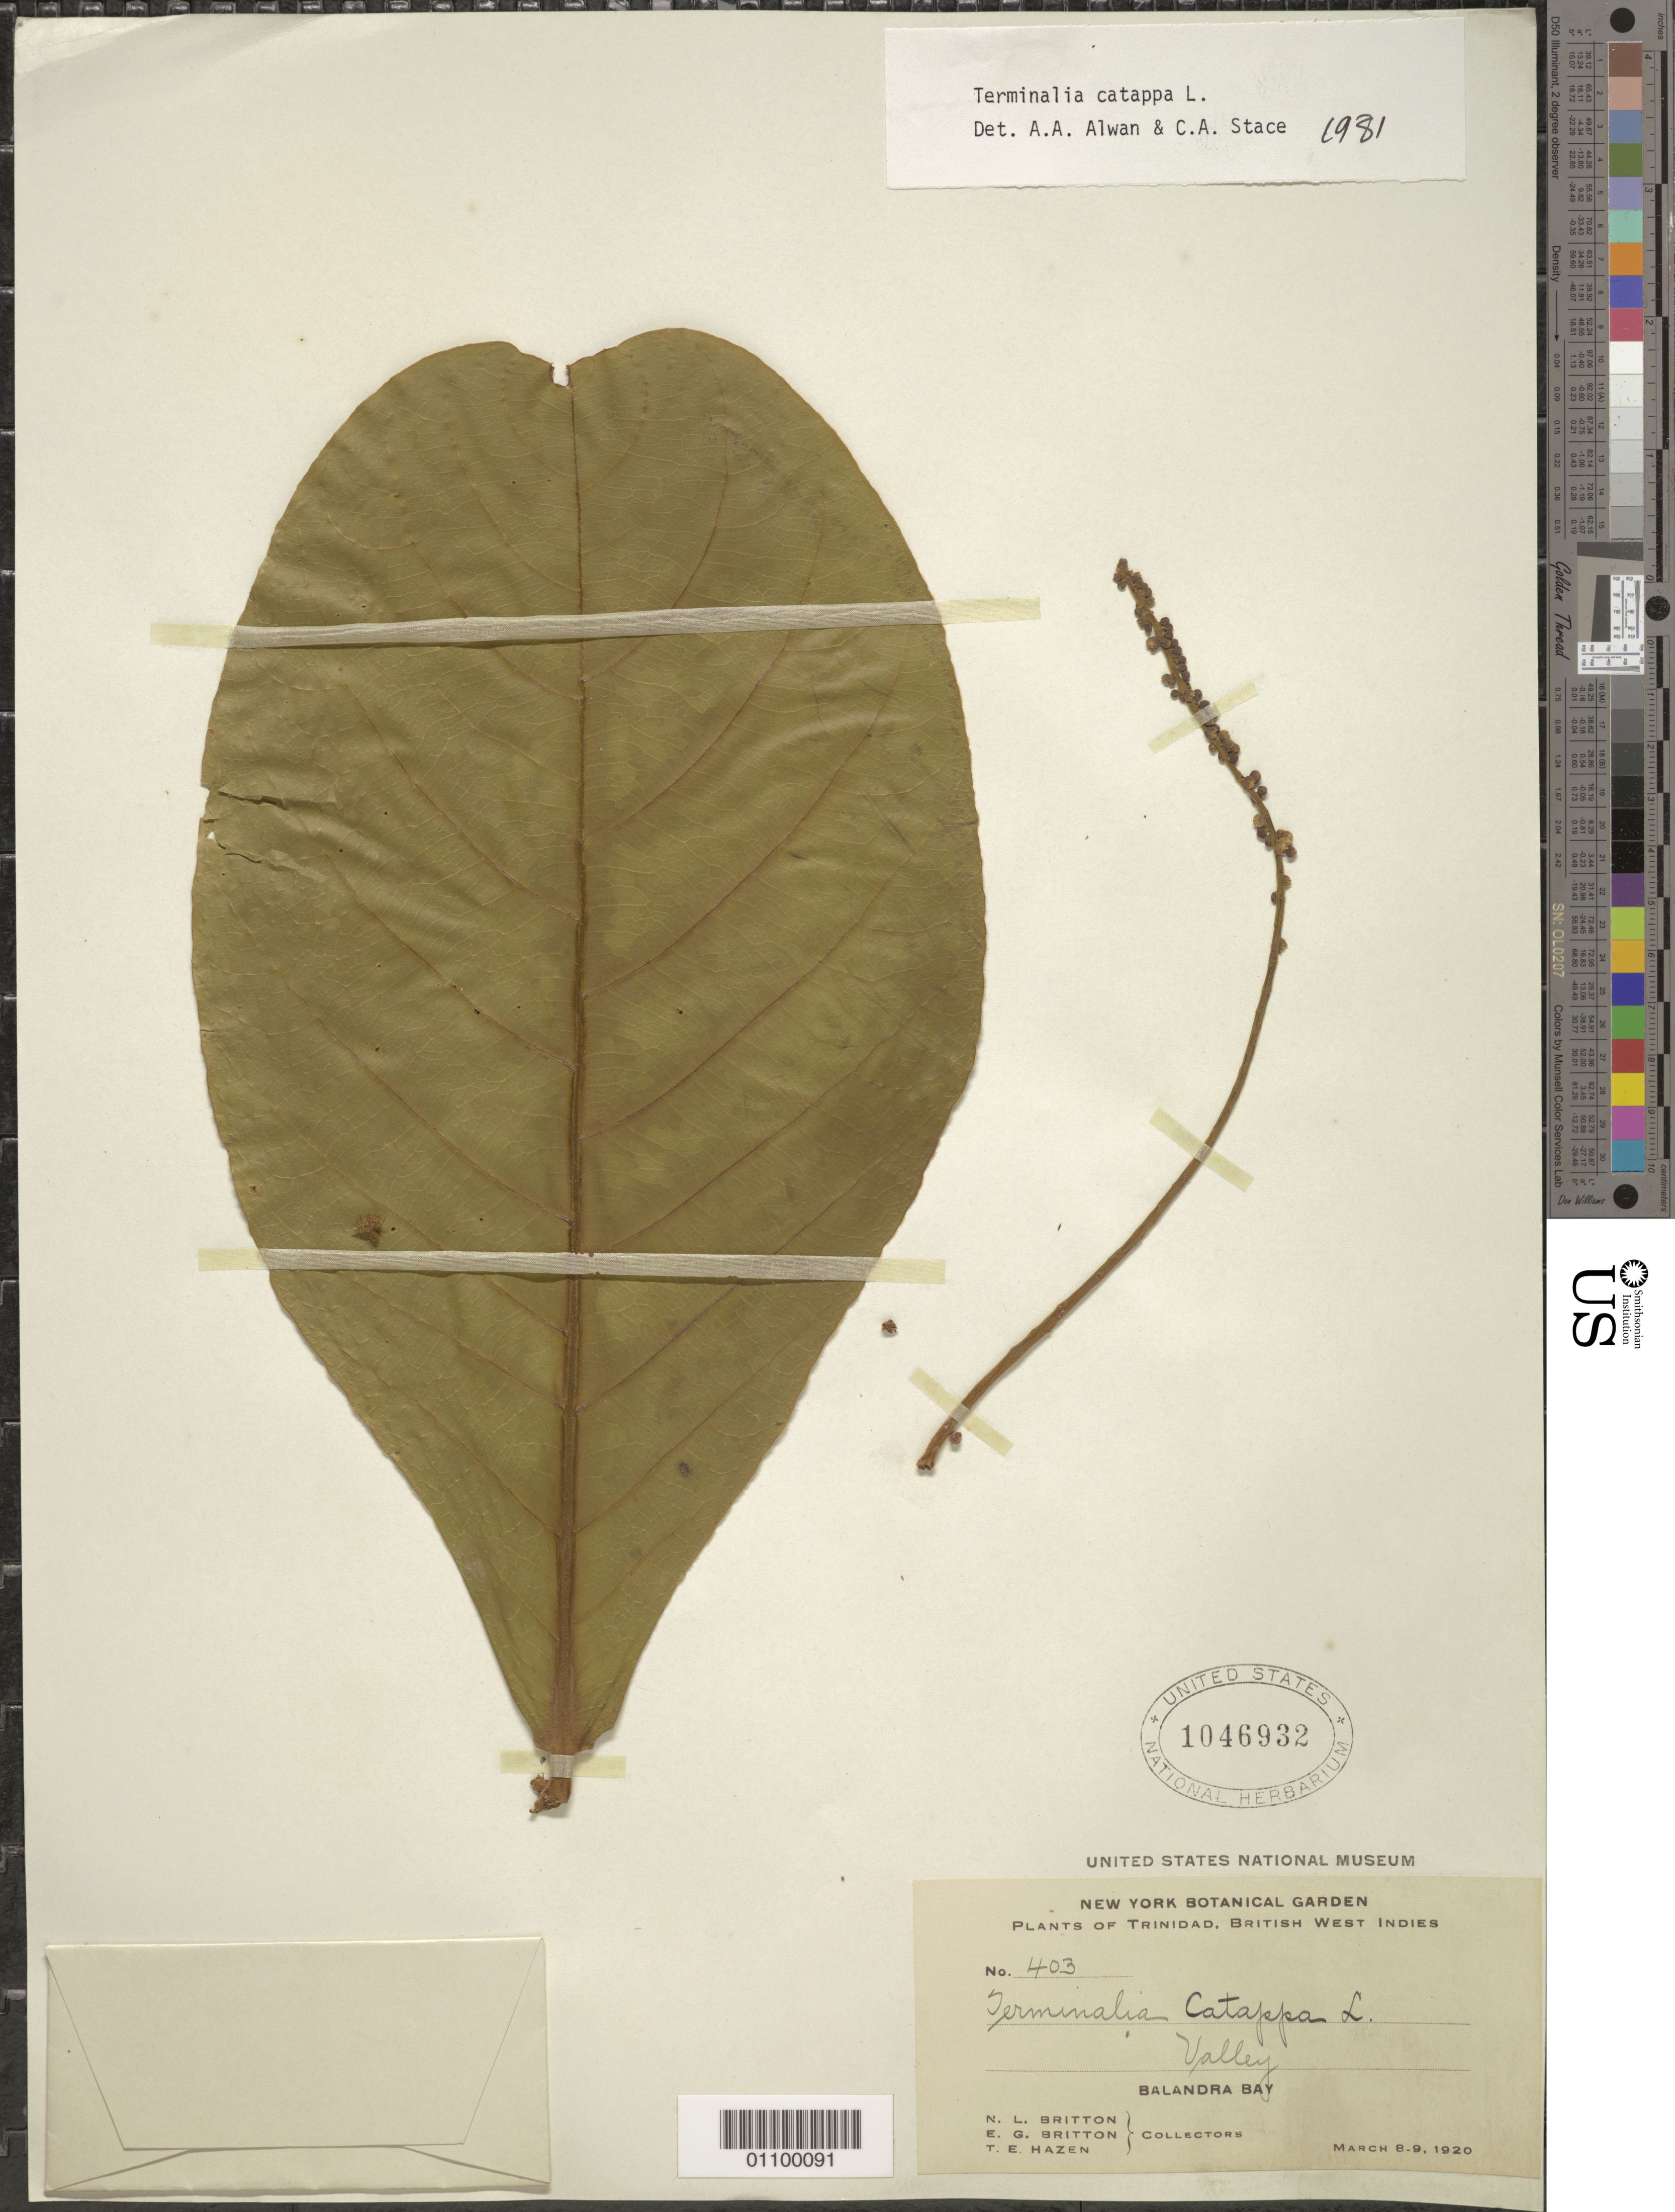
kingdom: Plantae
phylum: Tracheophyta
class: Magnoliopsida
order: Myrtales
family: Combretaceae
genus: Terminalia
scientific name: Terminalia catappa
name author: L.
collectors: N. Britton, E. G. Britton & T. E. Hazen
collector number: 403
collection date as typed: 08 Mar 1920 to 09 Mar 1920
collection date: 1920-03-08/1920-03-09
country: Trinidad and Tobago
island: Trinidad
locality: Balandra Bay. Valley.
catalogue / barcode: US 1046932